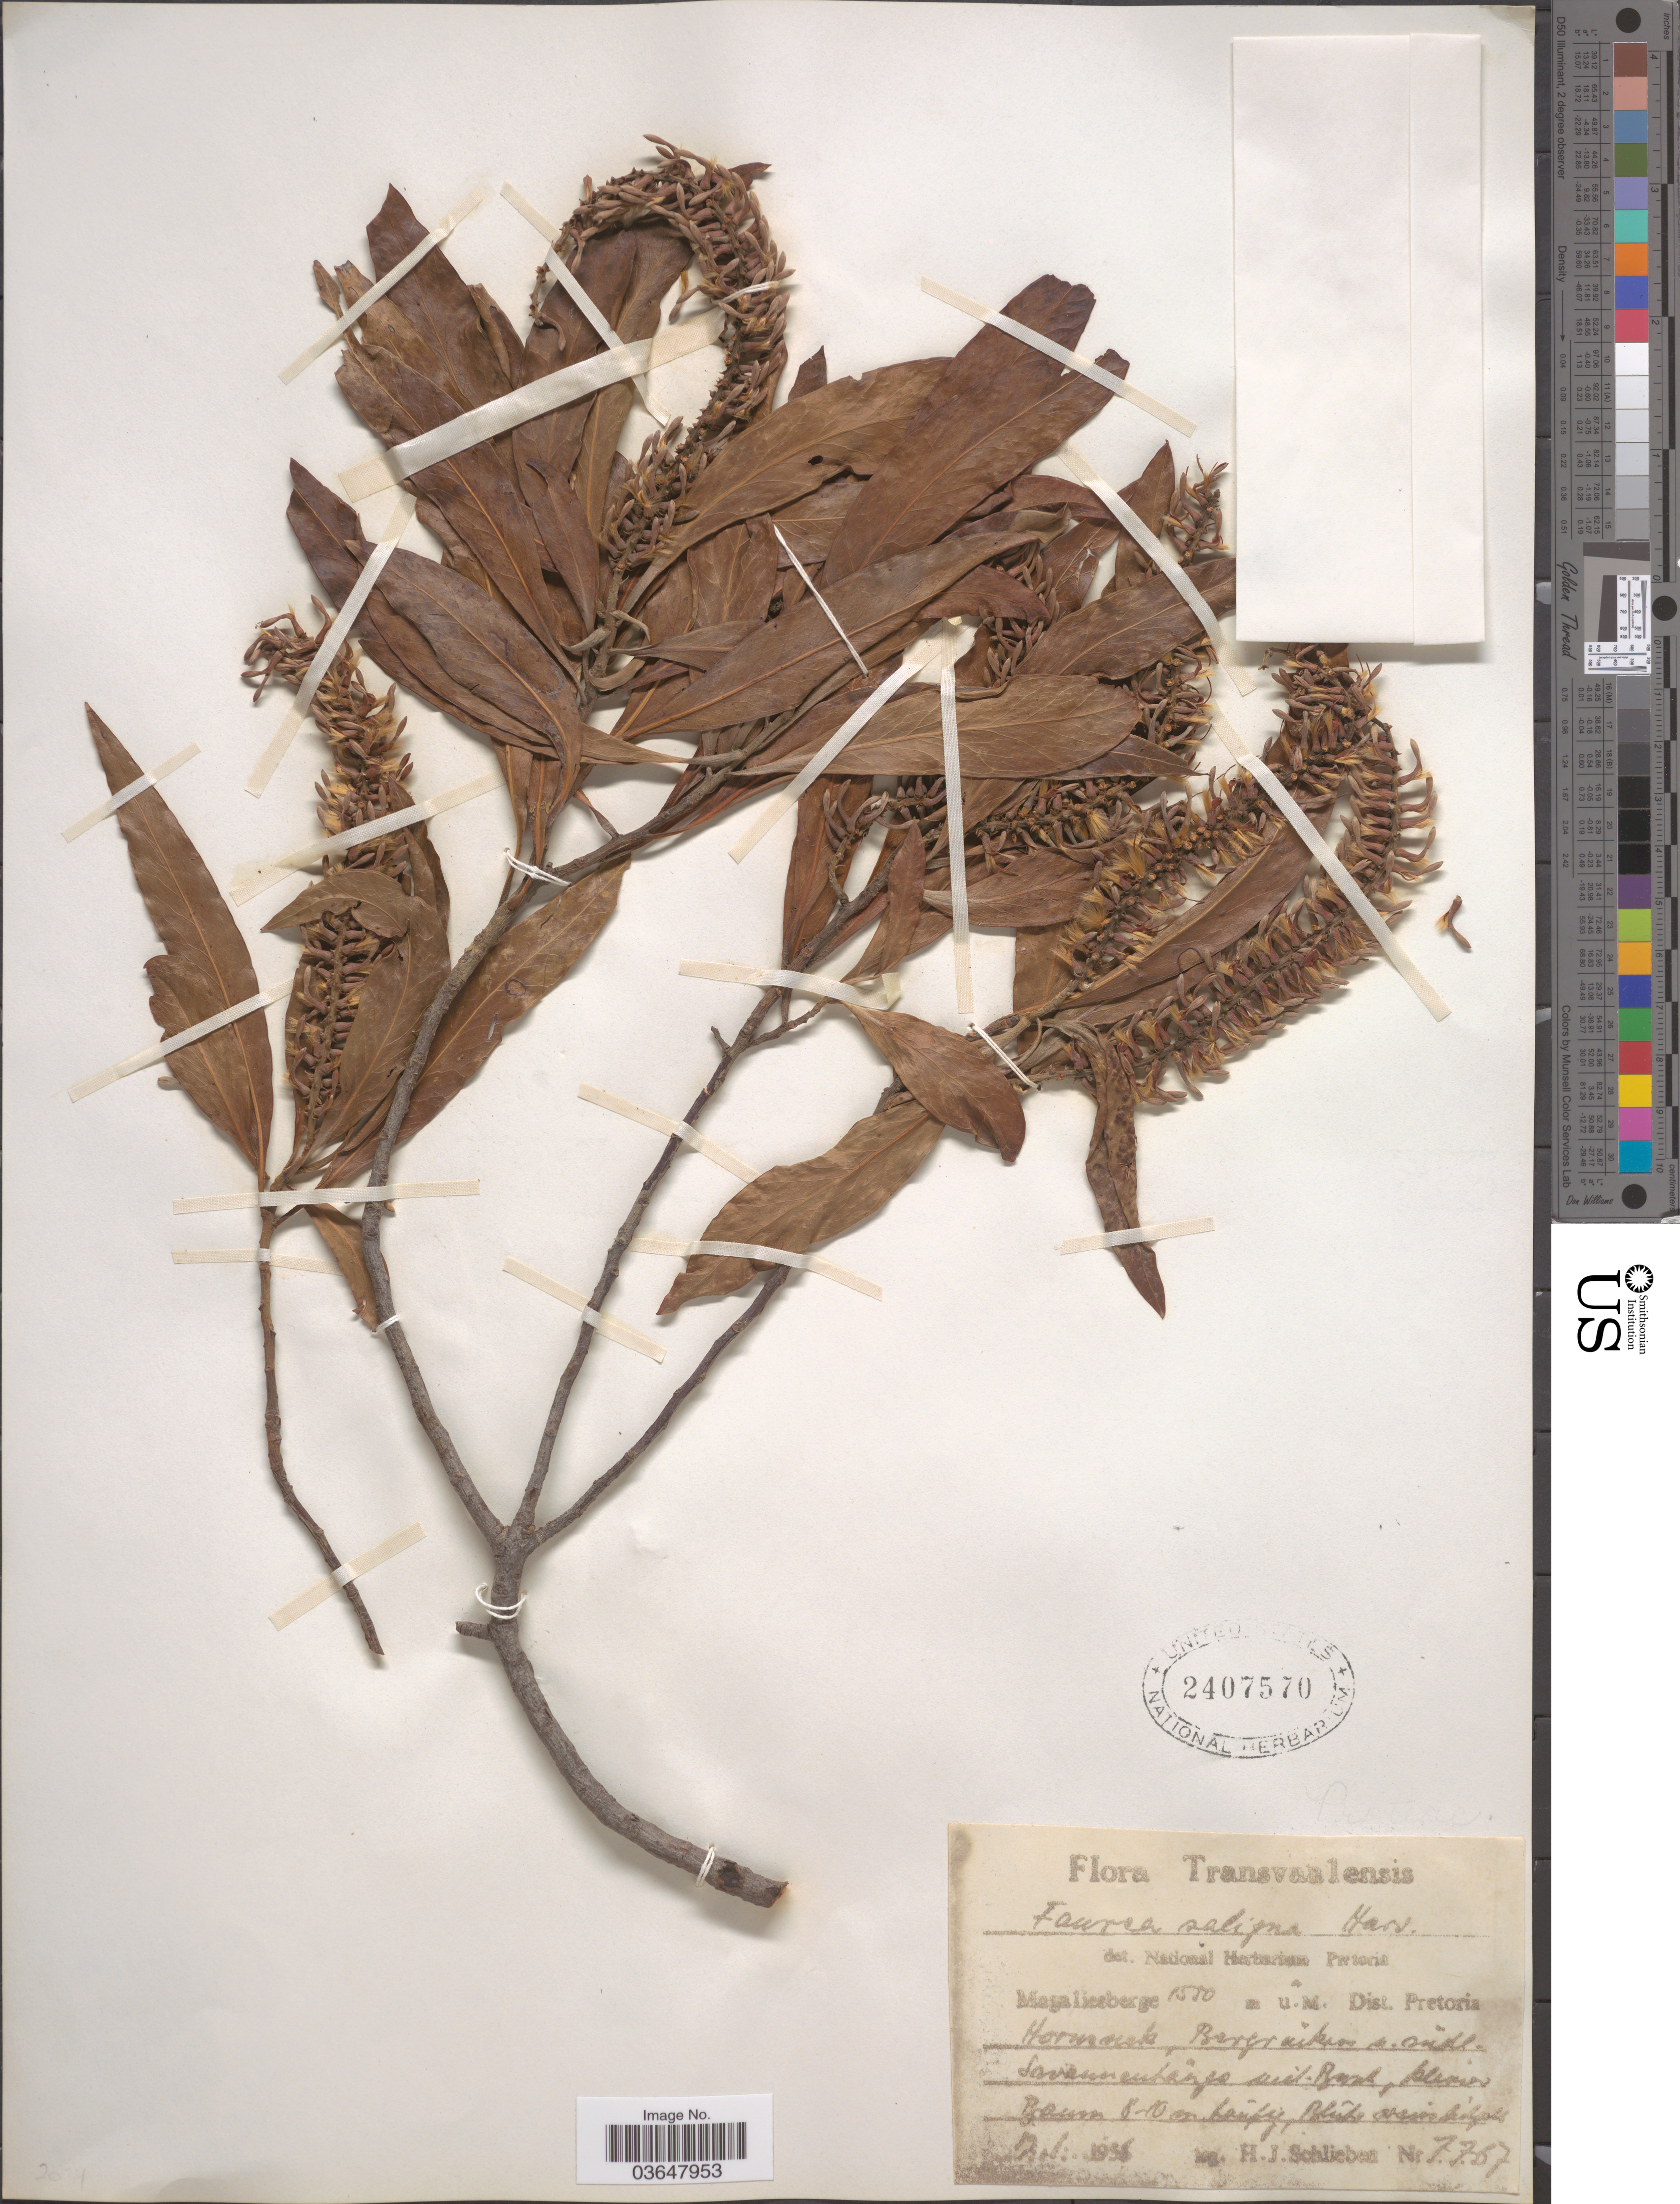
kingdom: Plantae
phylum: Tracheophyta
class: Magnoliopsida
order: Proteales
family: Proteaceae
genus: Faurea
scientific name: Faurea saligna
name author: Harv.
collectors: H. J. Schlieben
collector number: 7767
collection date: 1956-01-07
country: South Africa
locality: Transvaalensis. Magaliesberge. Dist. Pretoria Hornsnek, Bergrücken u. südl. Savanne [illegible].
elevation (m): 1550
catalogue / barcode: US 2407570